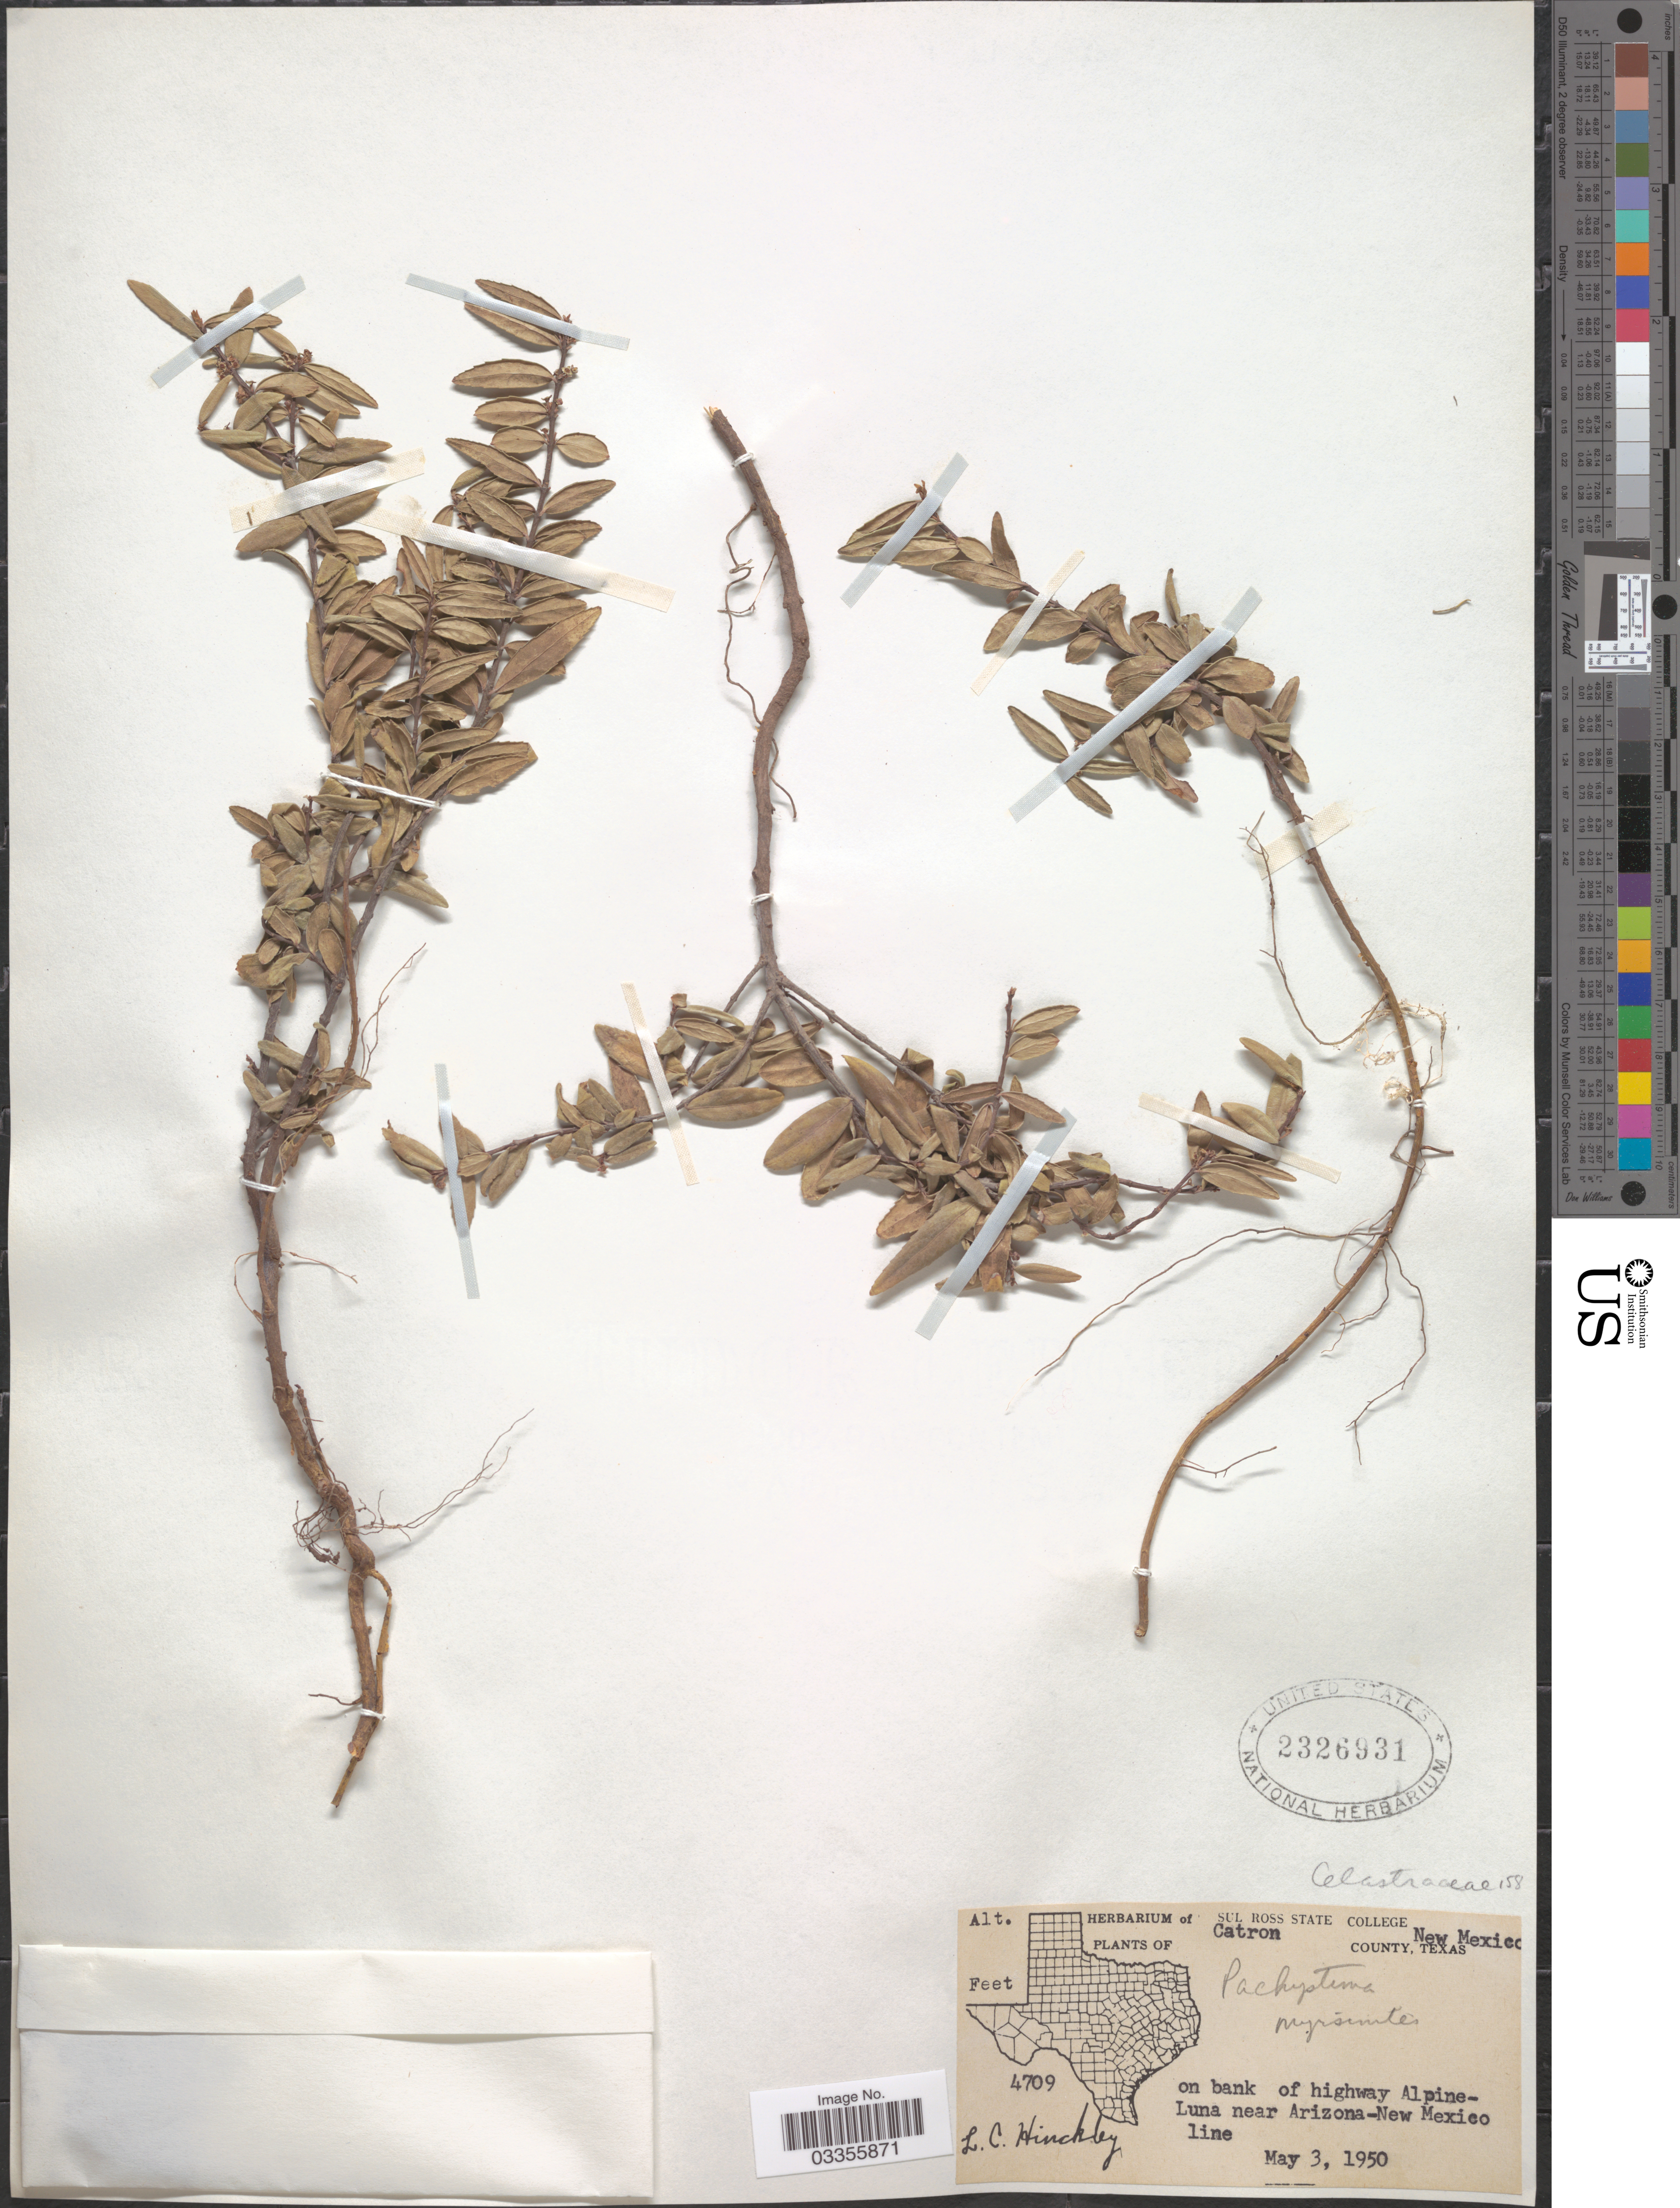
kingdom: Plantae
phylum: Tracheophyta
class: Magnoliopsida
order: Celastrales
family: Celastraceae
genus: Paxistima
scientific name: Paxistima myrsinites subsp. myrsinites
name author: (Pursh) Raf.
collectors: L. Hinckley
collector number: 4709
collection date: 1950-05-03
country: United States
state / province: Texas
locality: Catron County. On bank of highway Alpine-Luna near Arizona-New Mexico Line.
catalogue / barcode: US 2326931